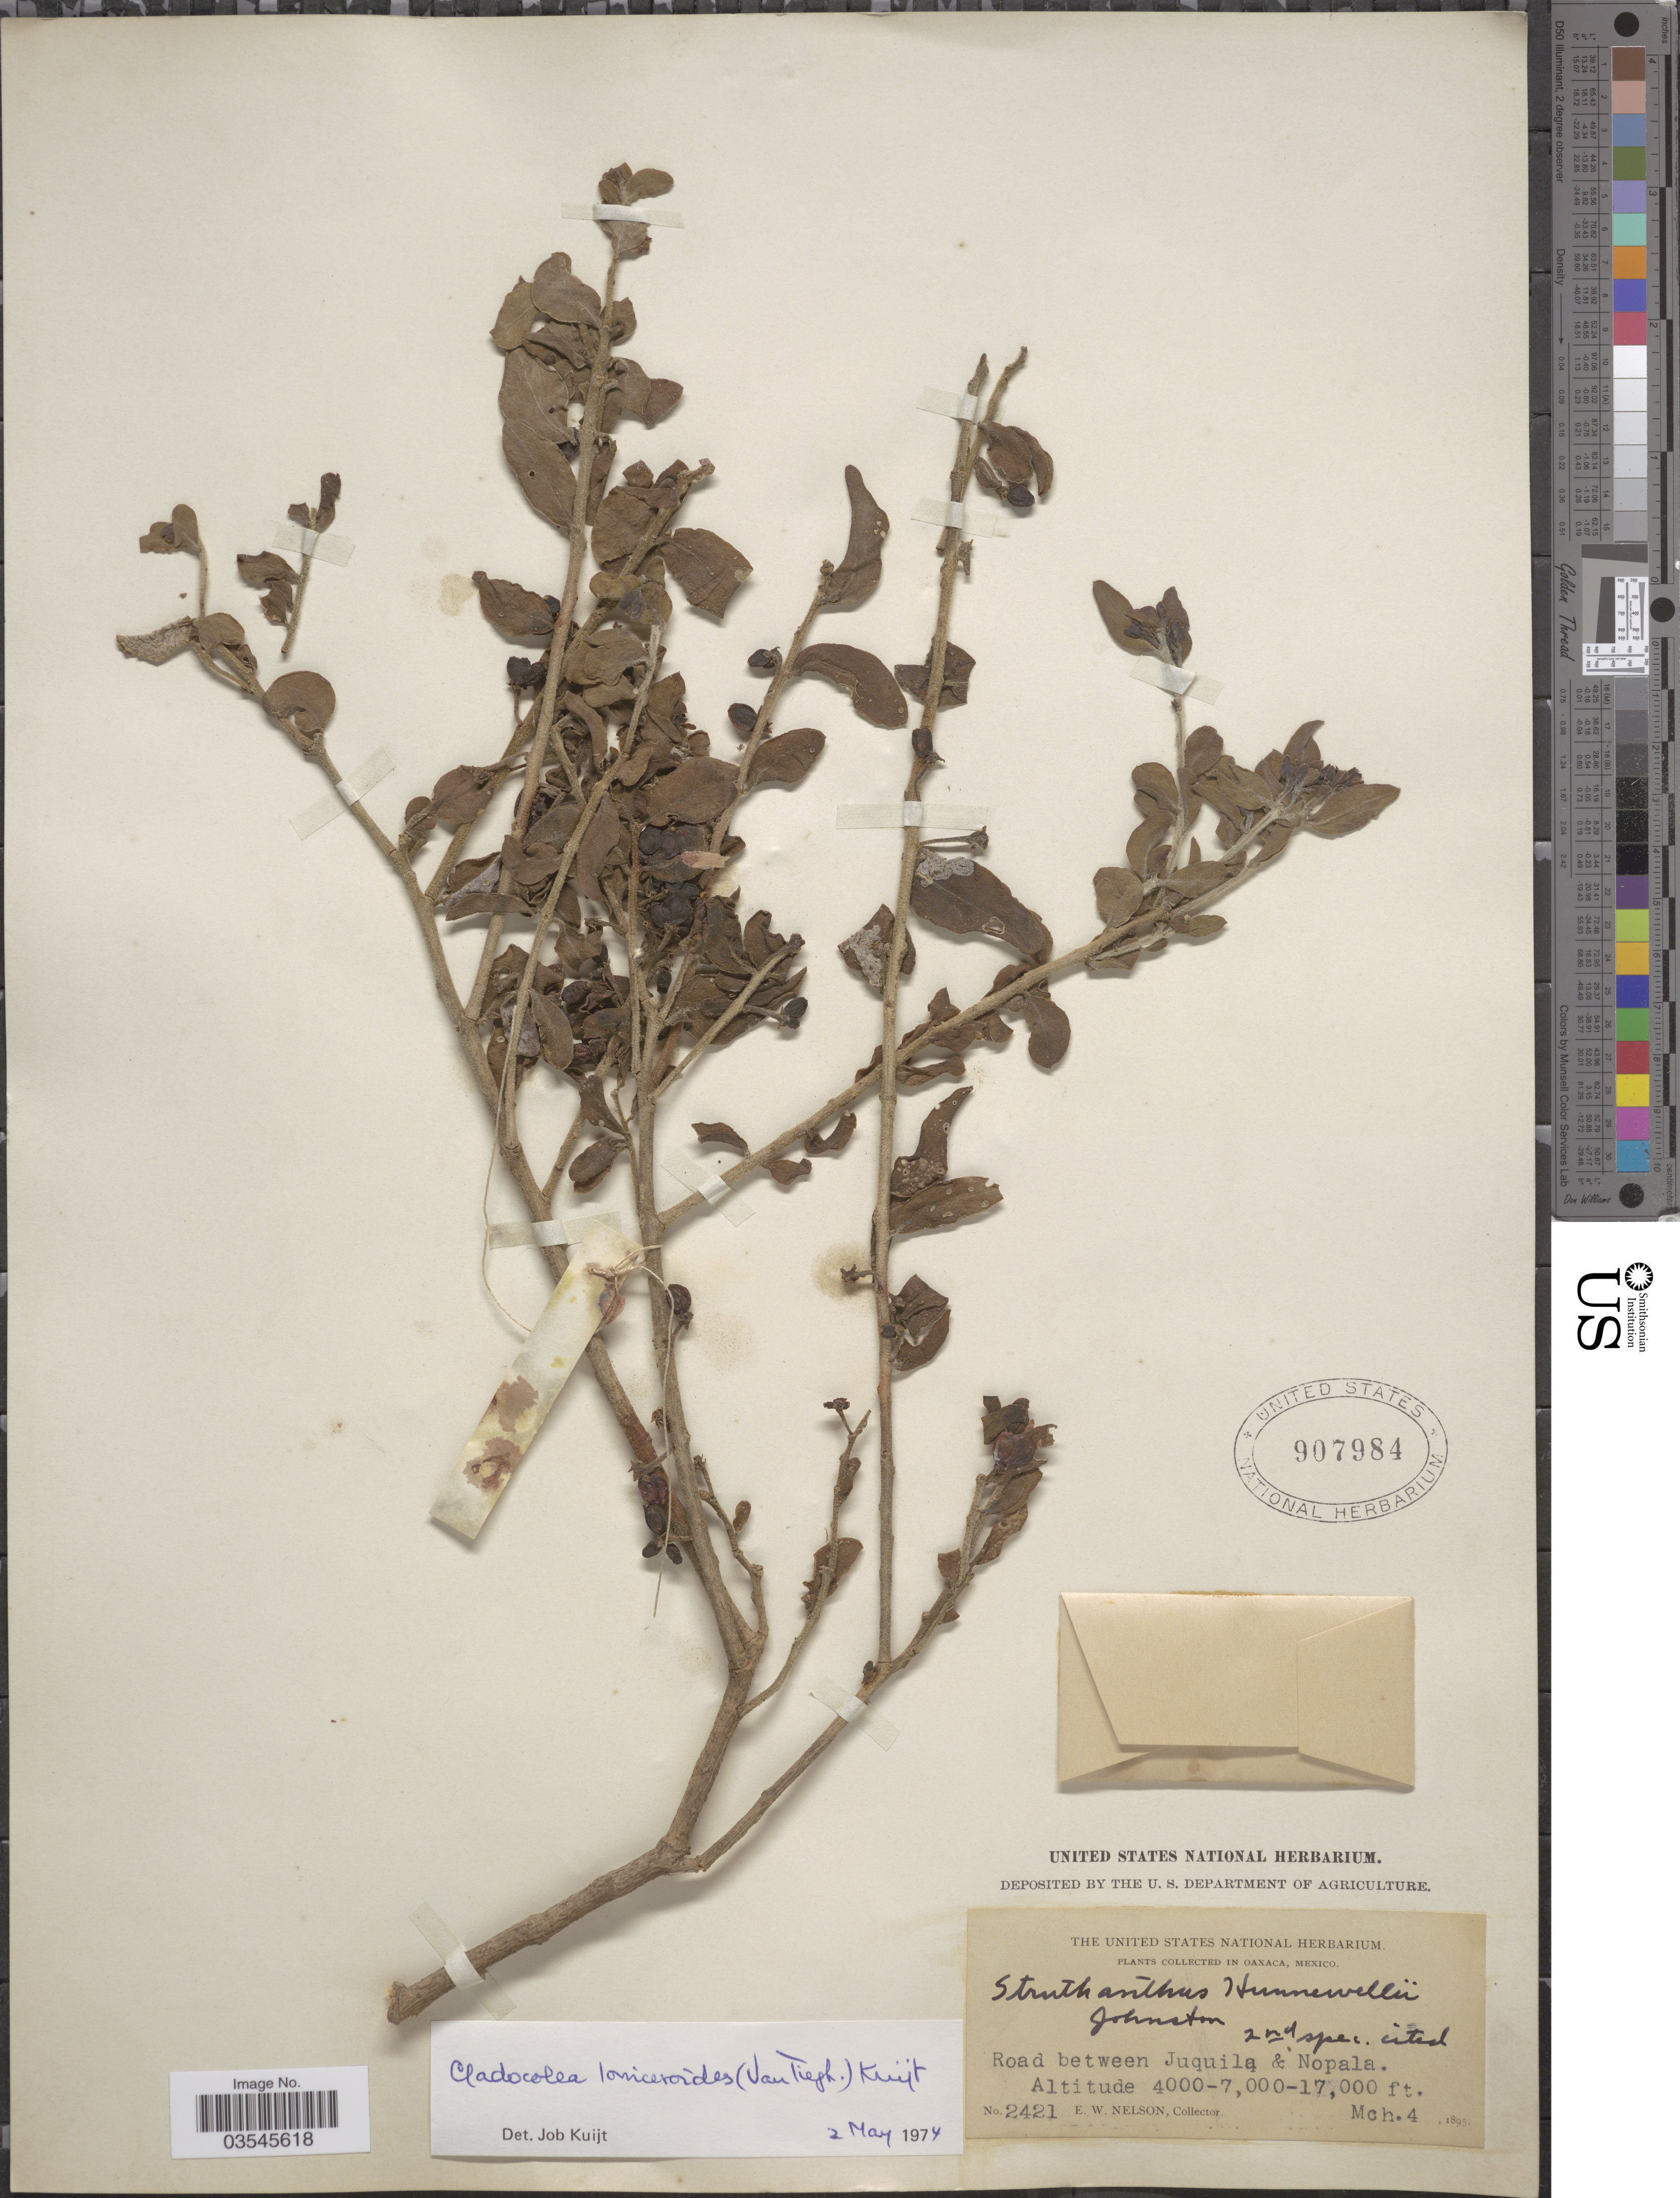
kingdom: Plantae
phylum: Tracheophyta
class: Magnoliopsida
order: Santalales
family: Loranthaceae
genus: Cladocolea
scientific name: Cladocolea loniceroides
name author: (Tiegh.) Kuijt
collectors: E. W. Nelson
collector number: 2421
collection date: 1895-03-04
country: Mexico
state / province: Oaxaca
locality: Road between Juquila & Nopala.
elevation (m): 1219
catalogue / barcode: US 907984